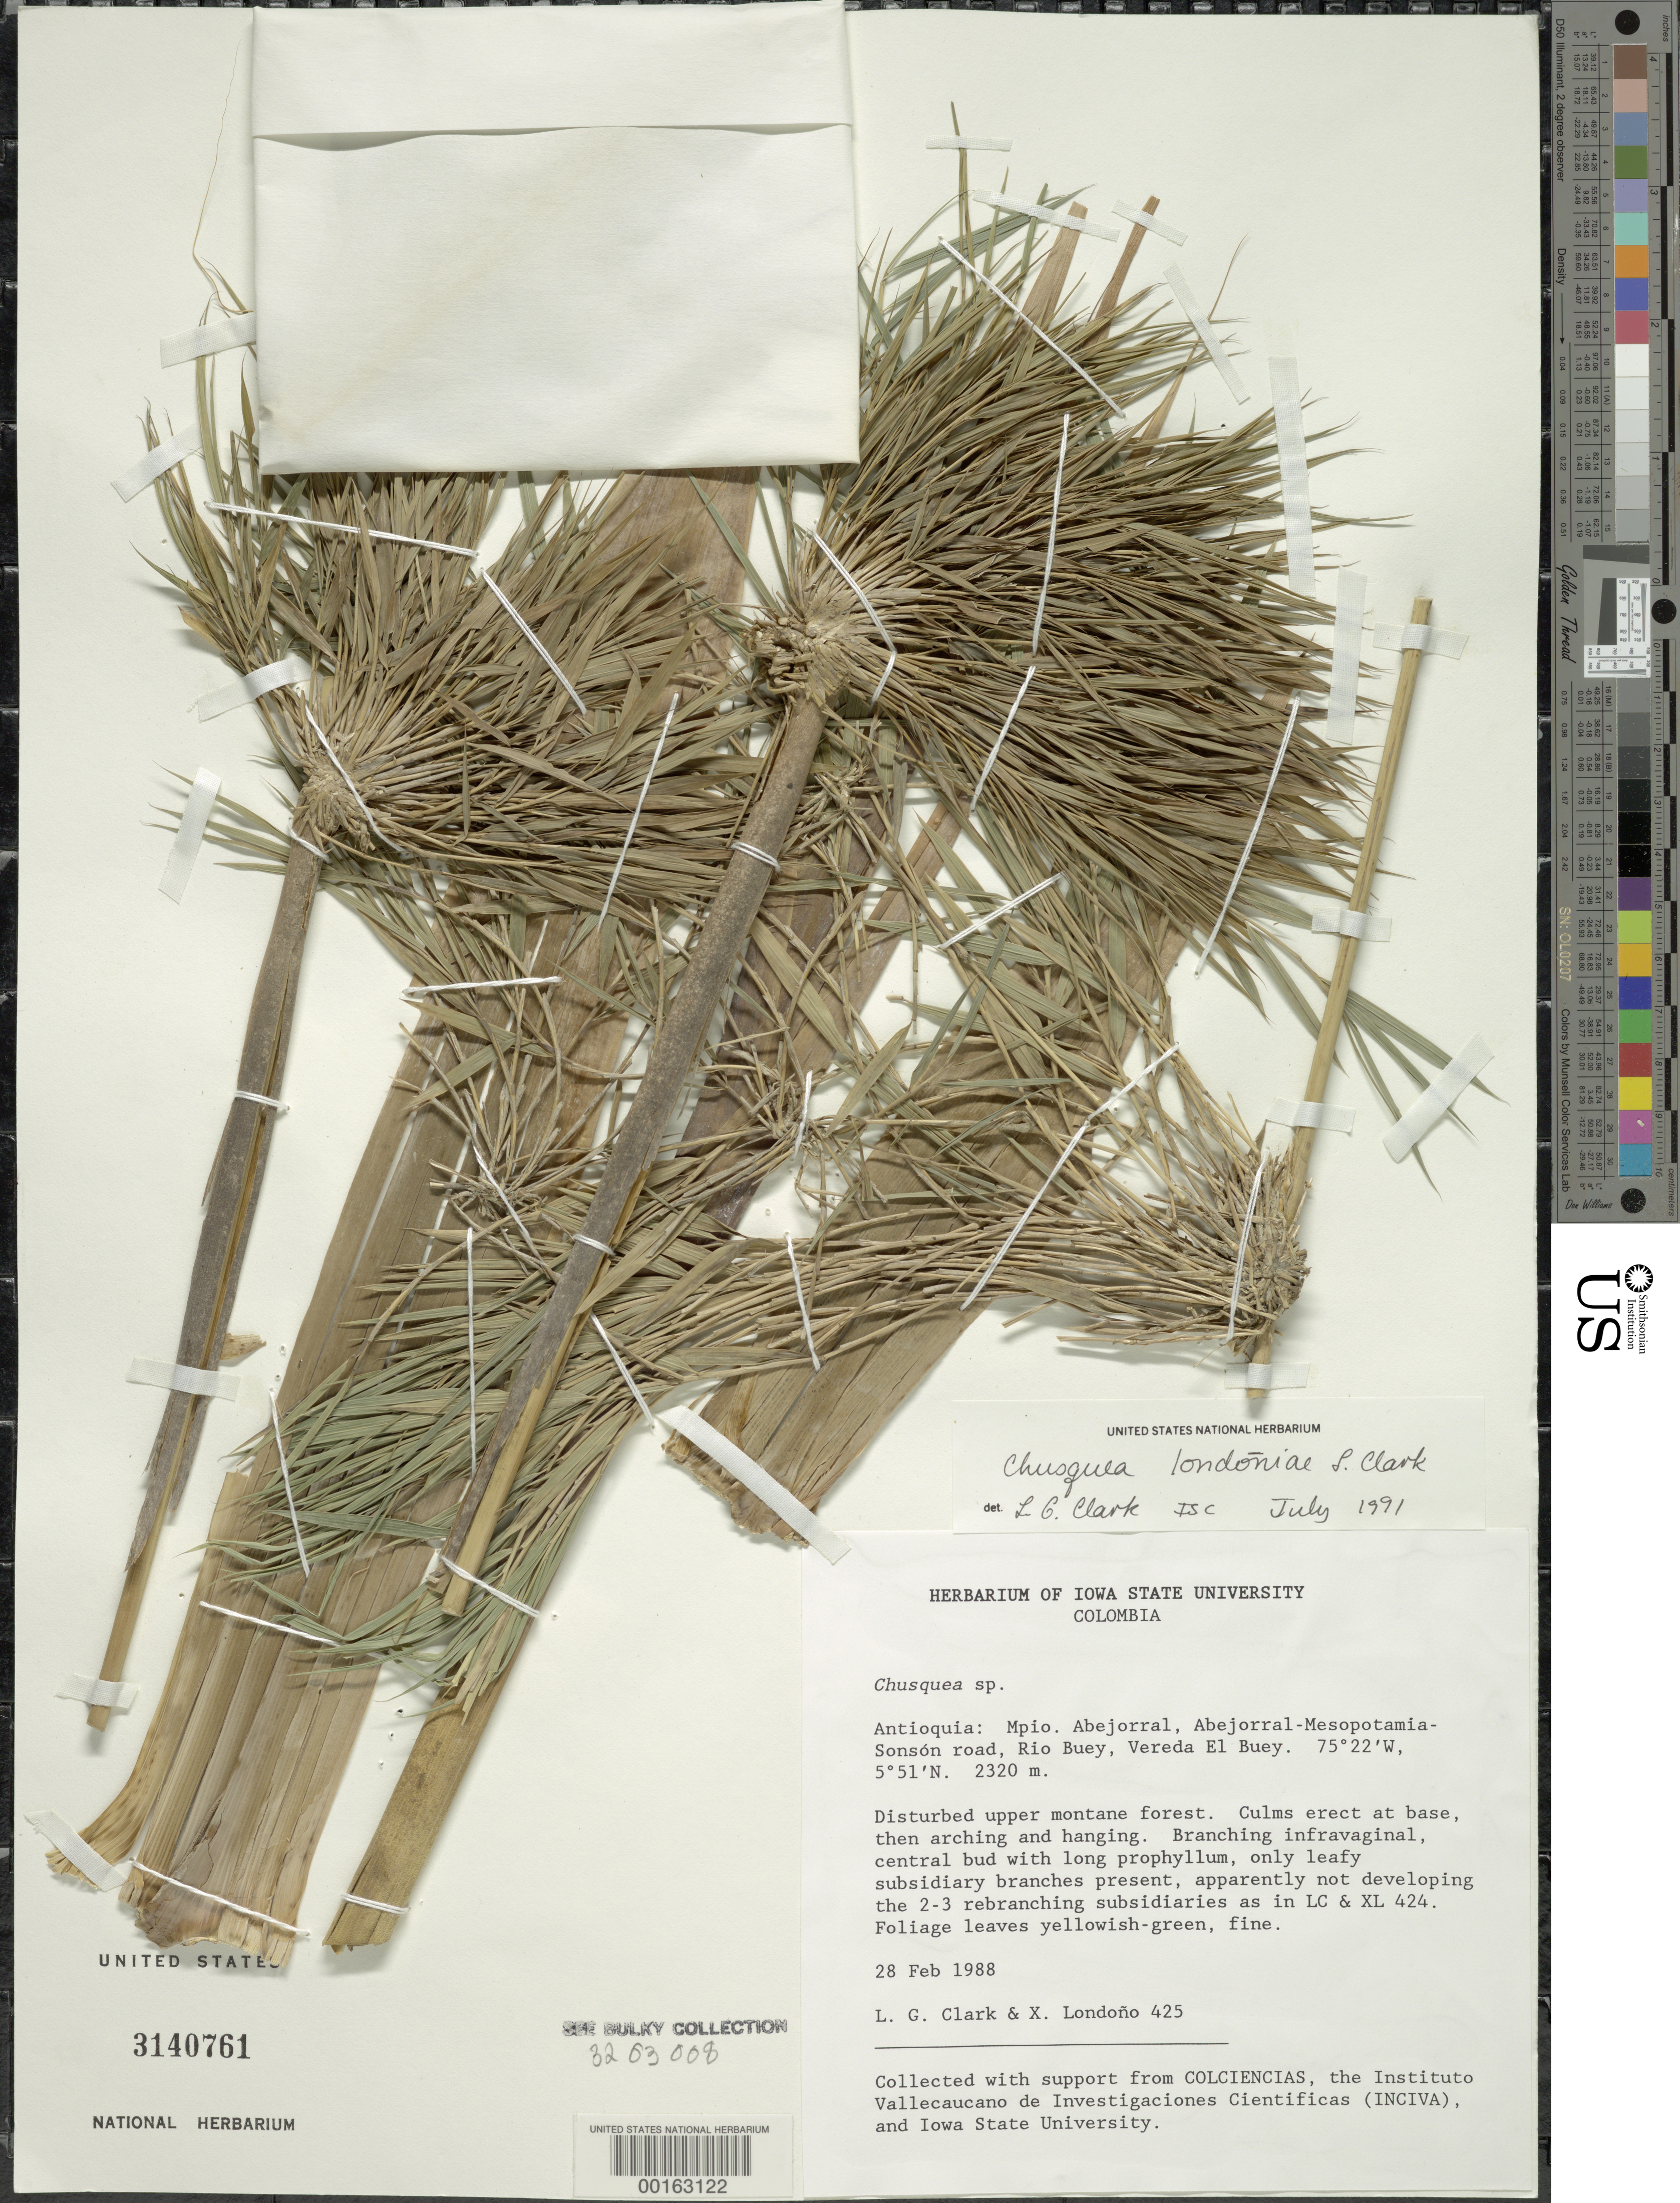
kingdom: Plantae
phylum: Tracheophyta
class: Liliopsida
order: Poales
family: Poaceae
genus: Chusquea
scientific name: Chusquea londoniae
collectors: L. G. Clark & X. Londoño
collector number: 425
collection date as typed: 28 Feb 1988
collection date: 1988-02-28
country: Colombia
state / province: Antioquia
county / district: Abejorral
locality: Abejorral-Mesopotamia-Sonson road, Rio Buey, Vereda el Buey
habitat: Disturbed upper montane forest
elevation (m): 2320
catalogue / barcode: US 3140761